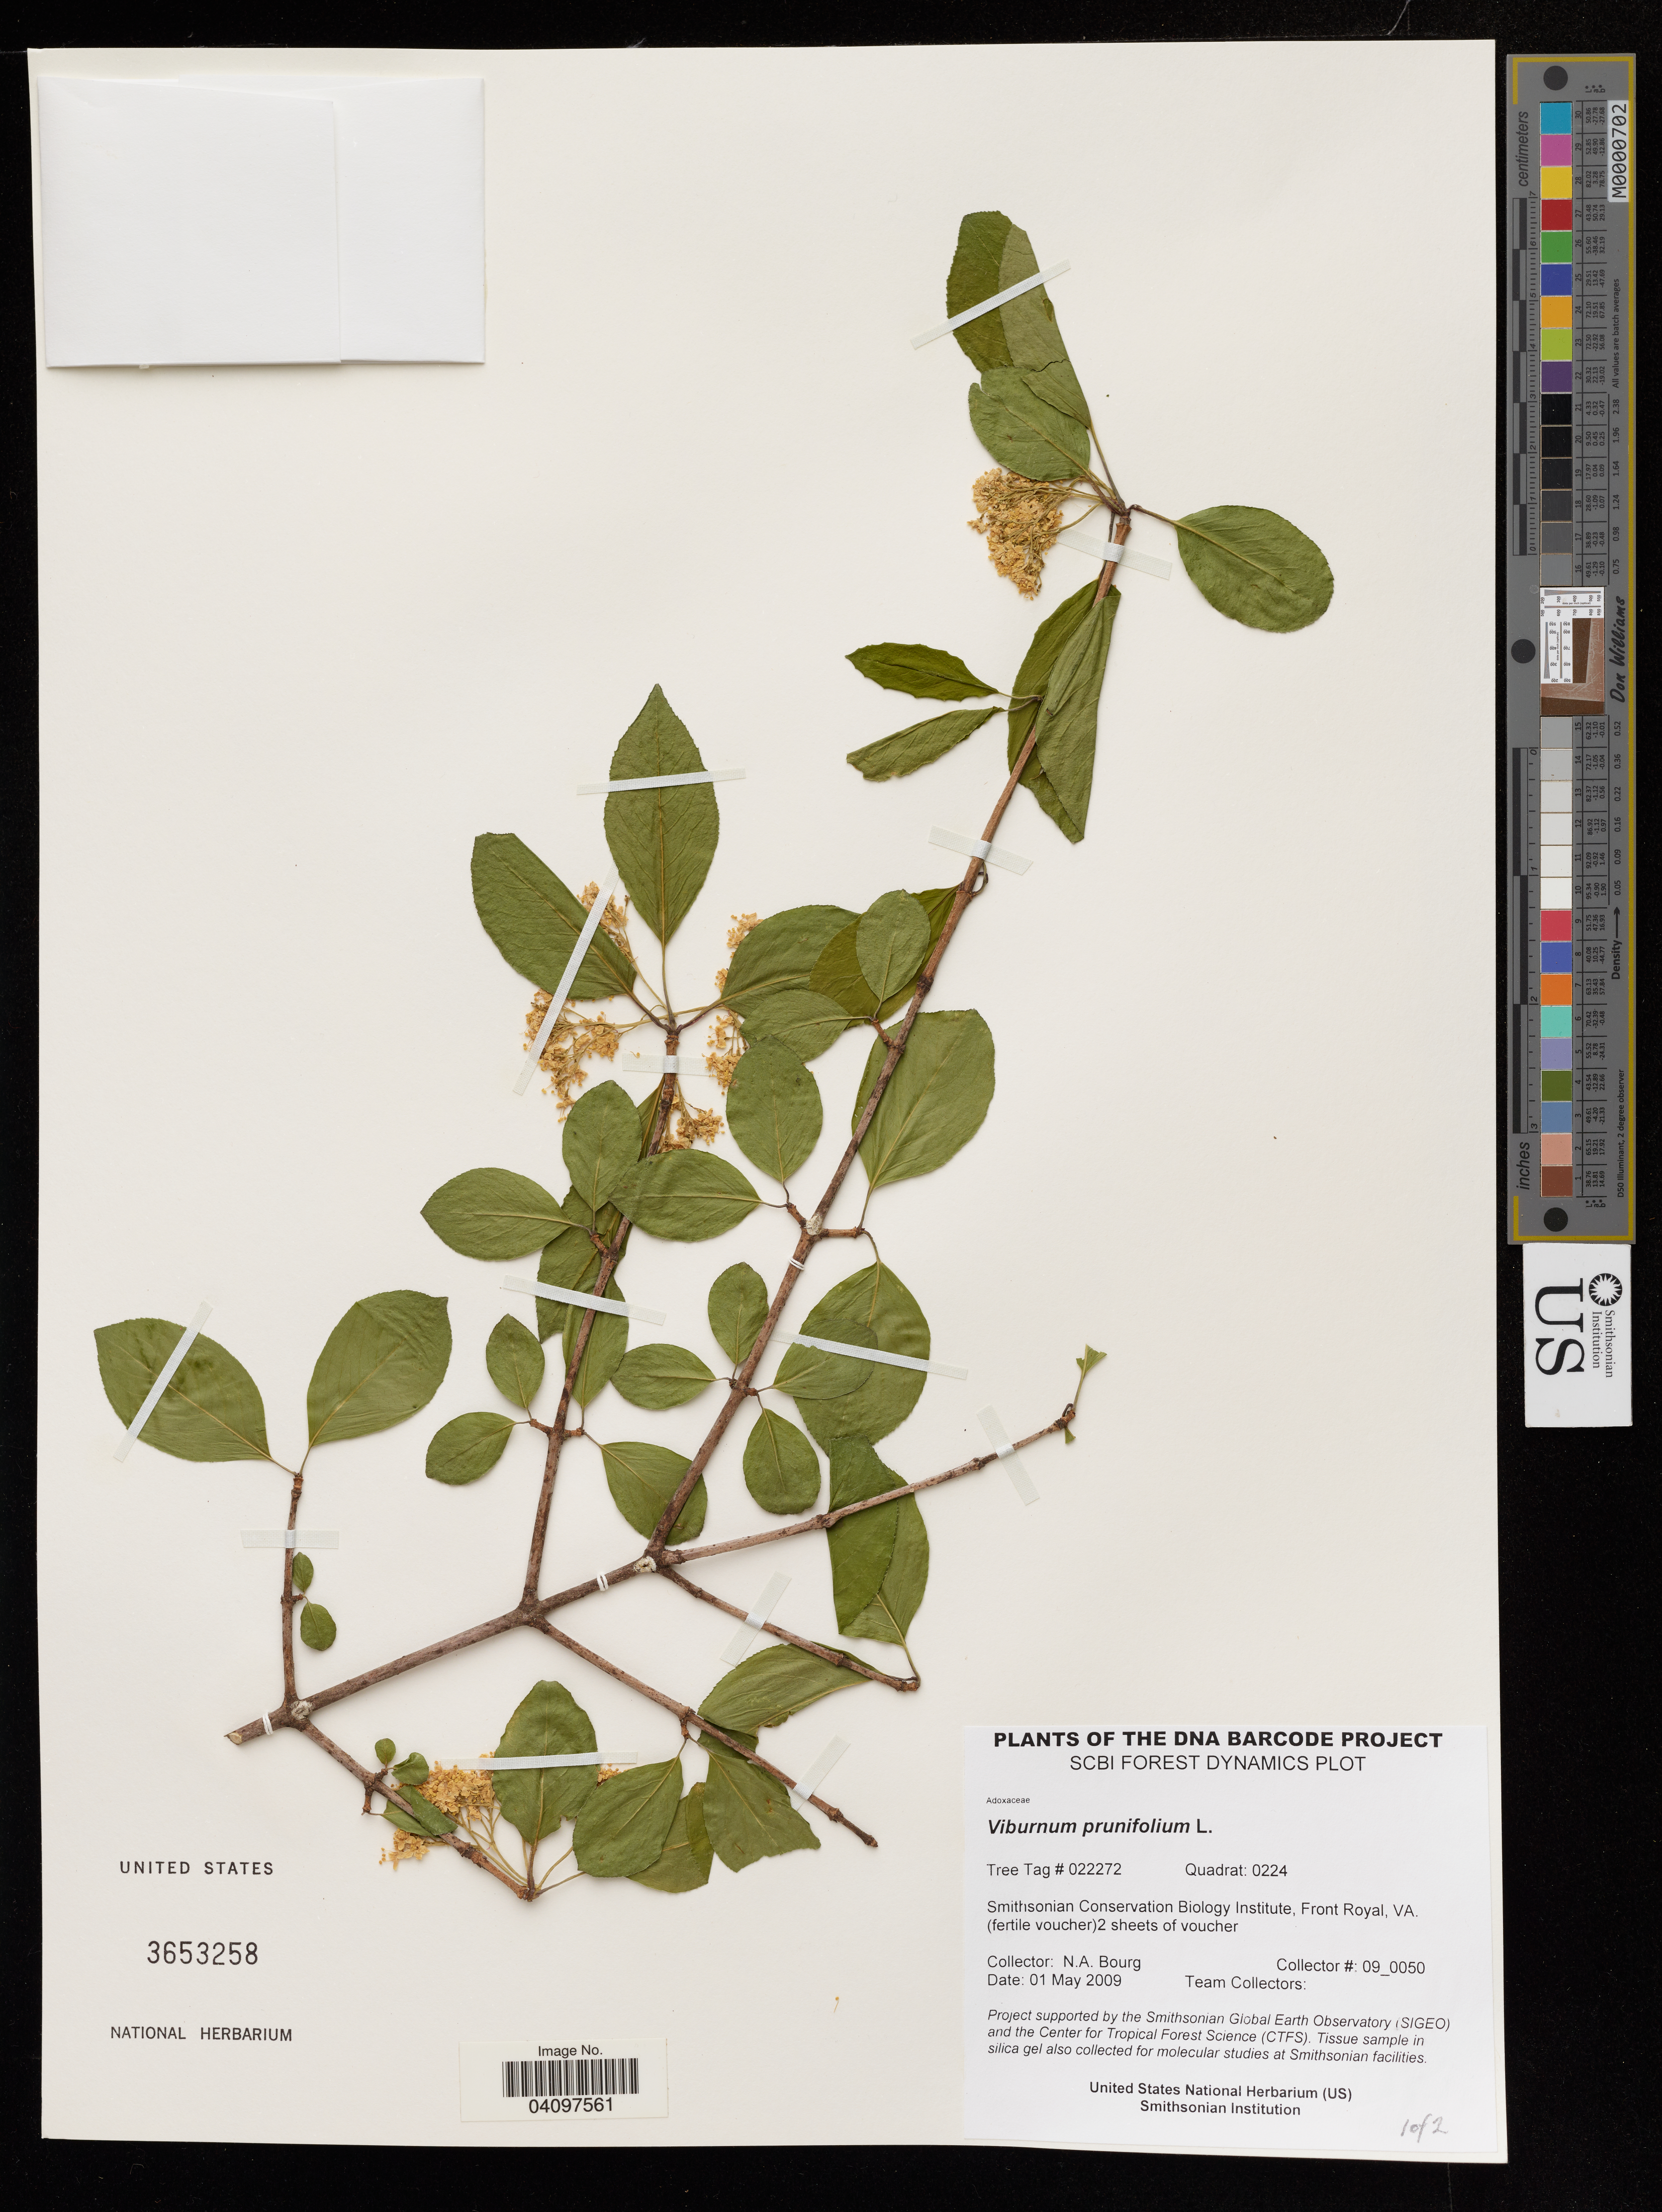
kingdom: Plantae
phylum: Tracheophyta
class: Magnoliopsida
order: Dipsacales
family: Viburnaceae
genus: Viburnum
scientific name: Viburnum prunifolium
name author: L.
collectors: N. A. Bourg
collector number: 09_0050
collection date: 2009-05-01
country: United States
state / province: Virginia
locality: Smithsonian Conservation Biology Institute, Front Royal.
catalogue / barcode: US 3653258